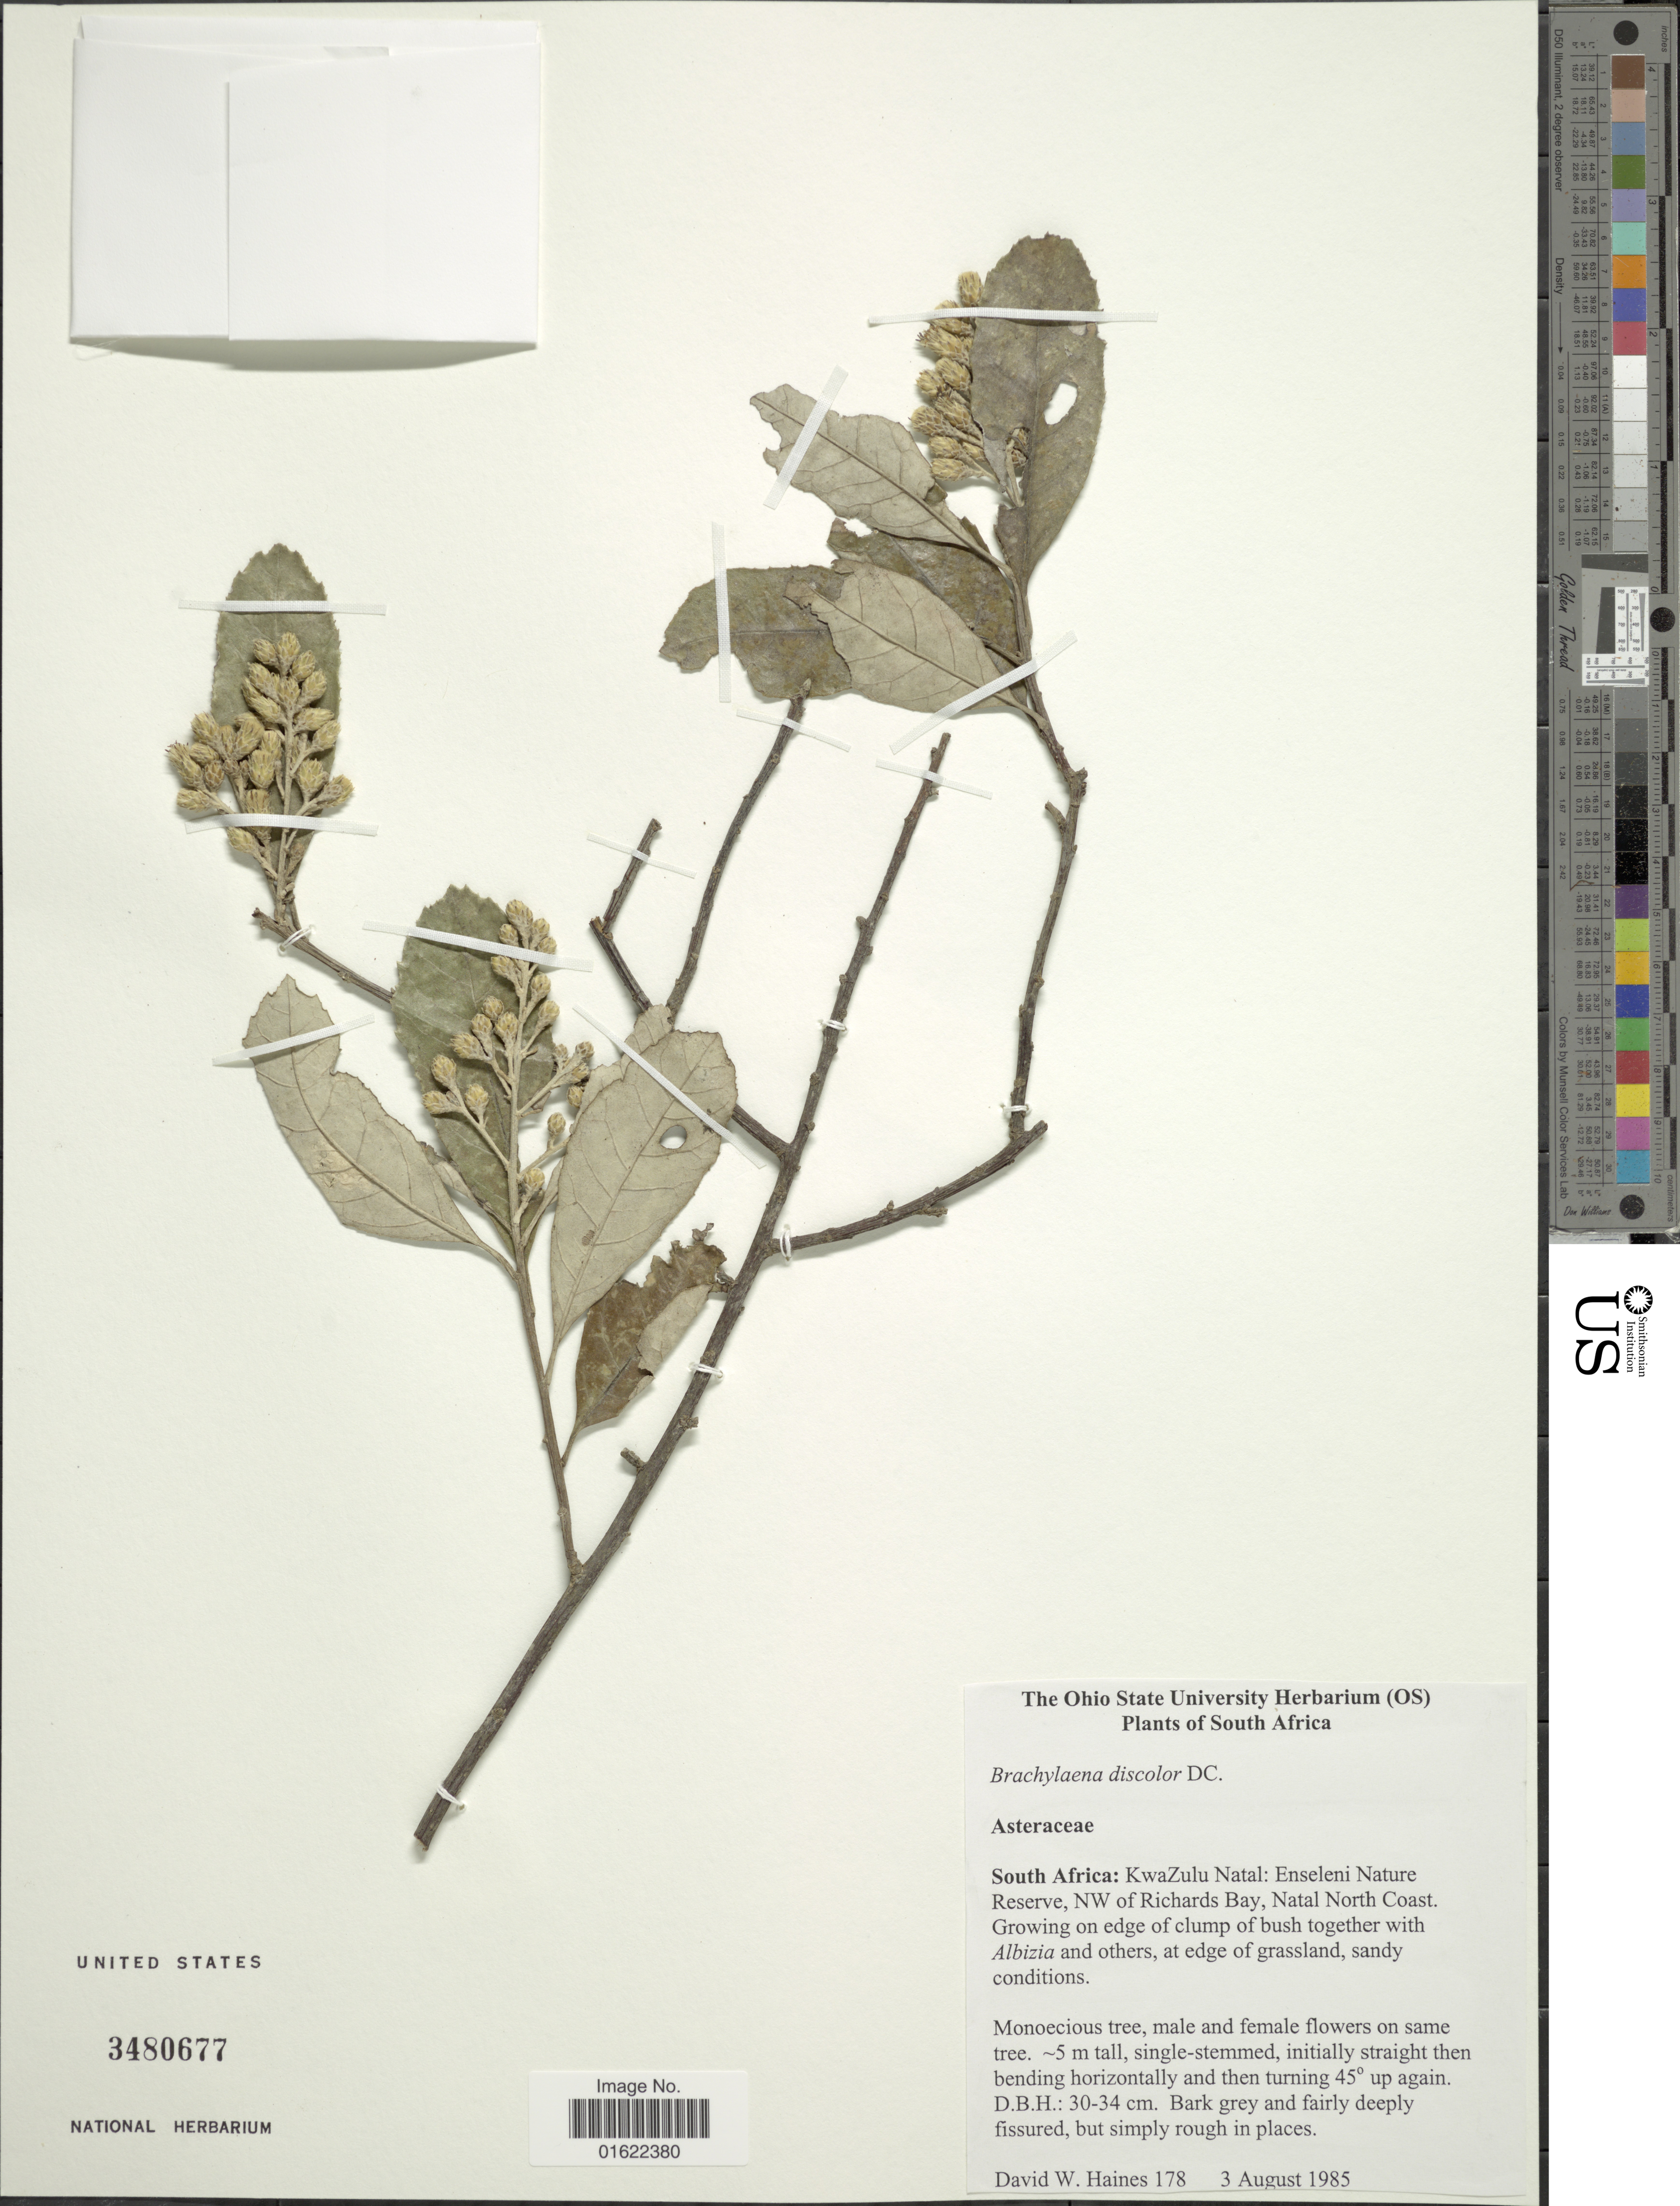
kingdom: Plantae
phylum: Tracheophyta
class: Magnoliopsida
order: Asterales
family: Asteraceae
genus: Brachylaena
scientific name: Brachylaena discolor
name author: DC.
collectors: D. Haines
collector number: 178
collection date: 1985-08-03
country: South Africa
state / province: KwaZulu-Natal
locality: Enseleni Nature Reserve, NW of Richards Bay, Natal North Coast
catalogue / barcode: US 3480677